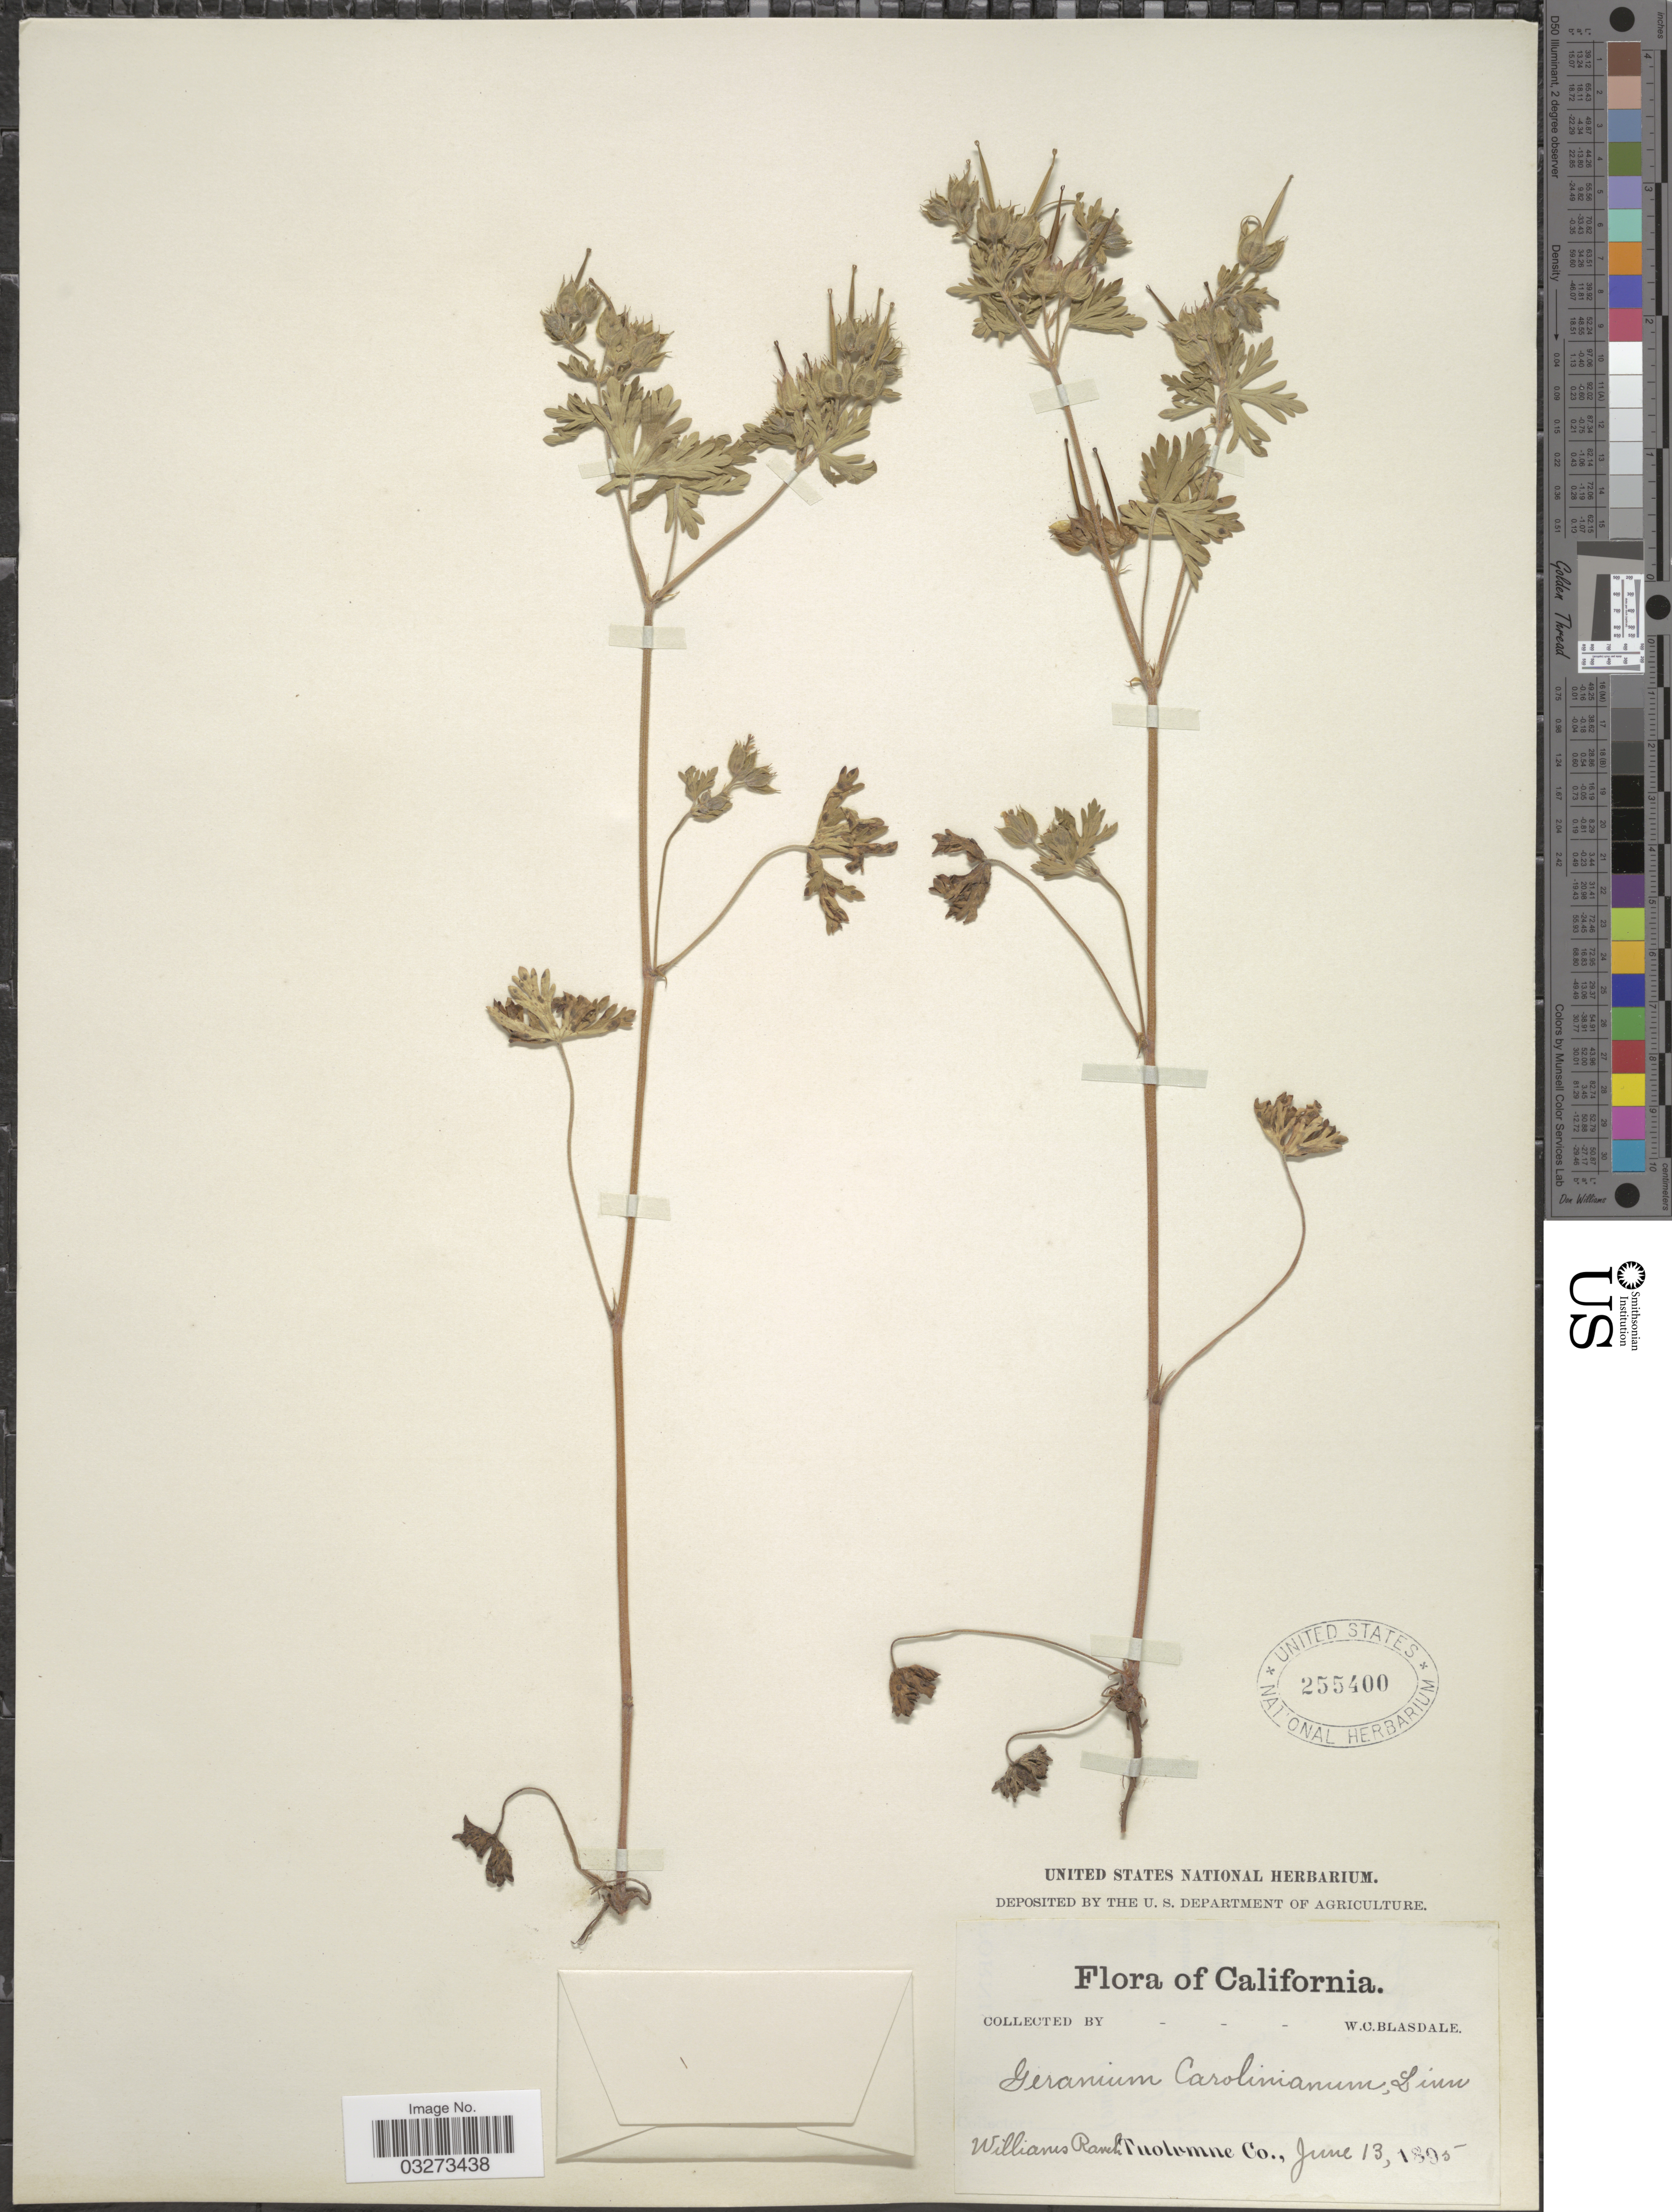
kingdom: Plantae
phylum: Tracheophyta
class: Magnoliopsida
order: Geraniales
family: Geraniaceae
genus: Geranium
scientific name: Geranium carolinianum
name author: L.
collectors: W. Blasdale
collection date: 1895-06-13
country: United States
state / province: California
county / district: Tuolumne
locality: Williams Ranch, Tuolumne Co.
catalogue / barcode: US 255400